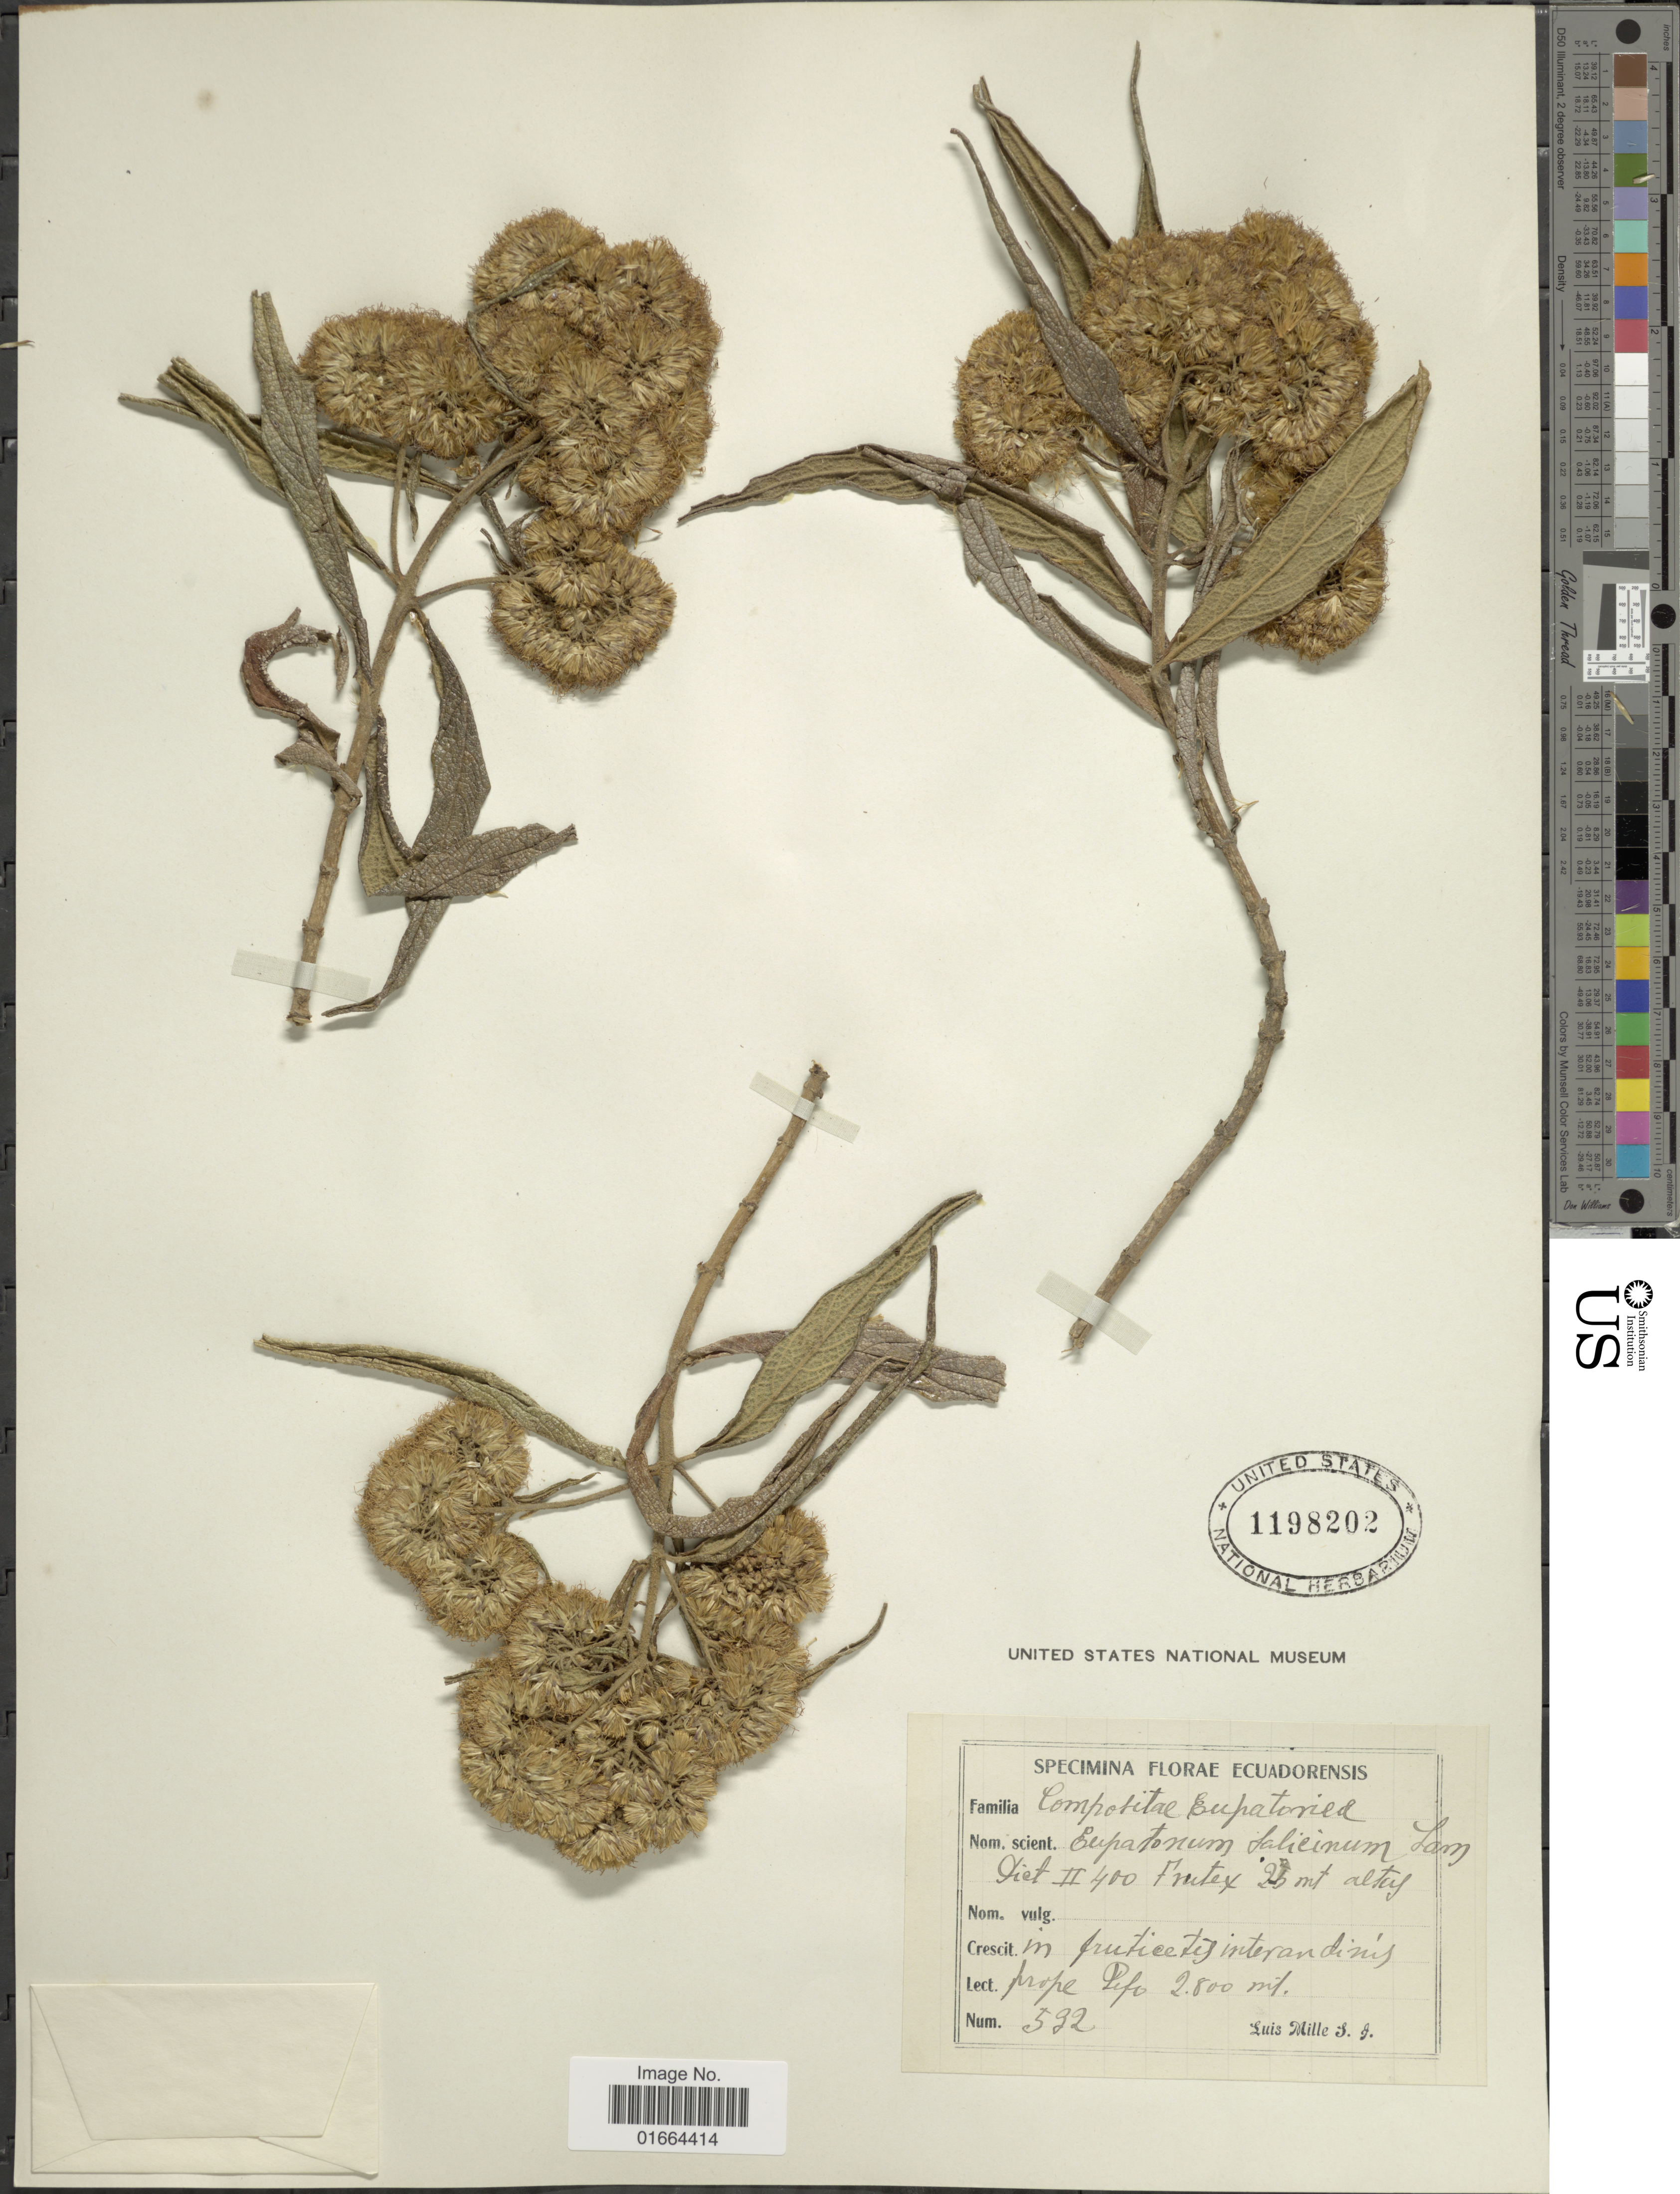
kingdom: Plantae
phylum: Tracheophyta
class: Magnoliopsida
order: Asterales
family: Asteraceae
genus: Badilloa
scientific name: Badilloa salicina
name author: (Lam.) R.M. King & H. Rob.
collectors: L. Mille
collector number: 592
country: Ecuador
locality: Prope Pifo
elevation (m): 2800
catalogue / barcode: US 1198202